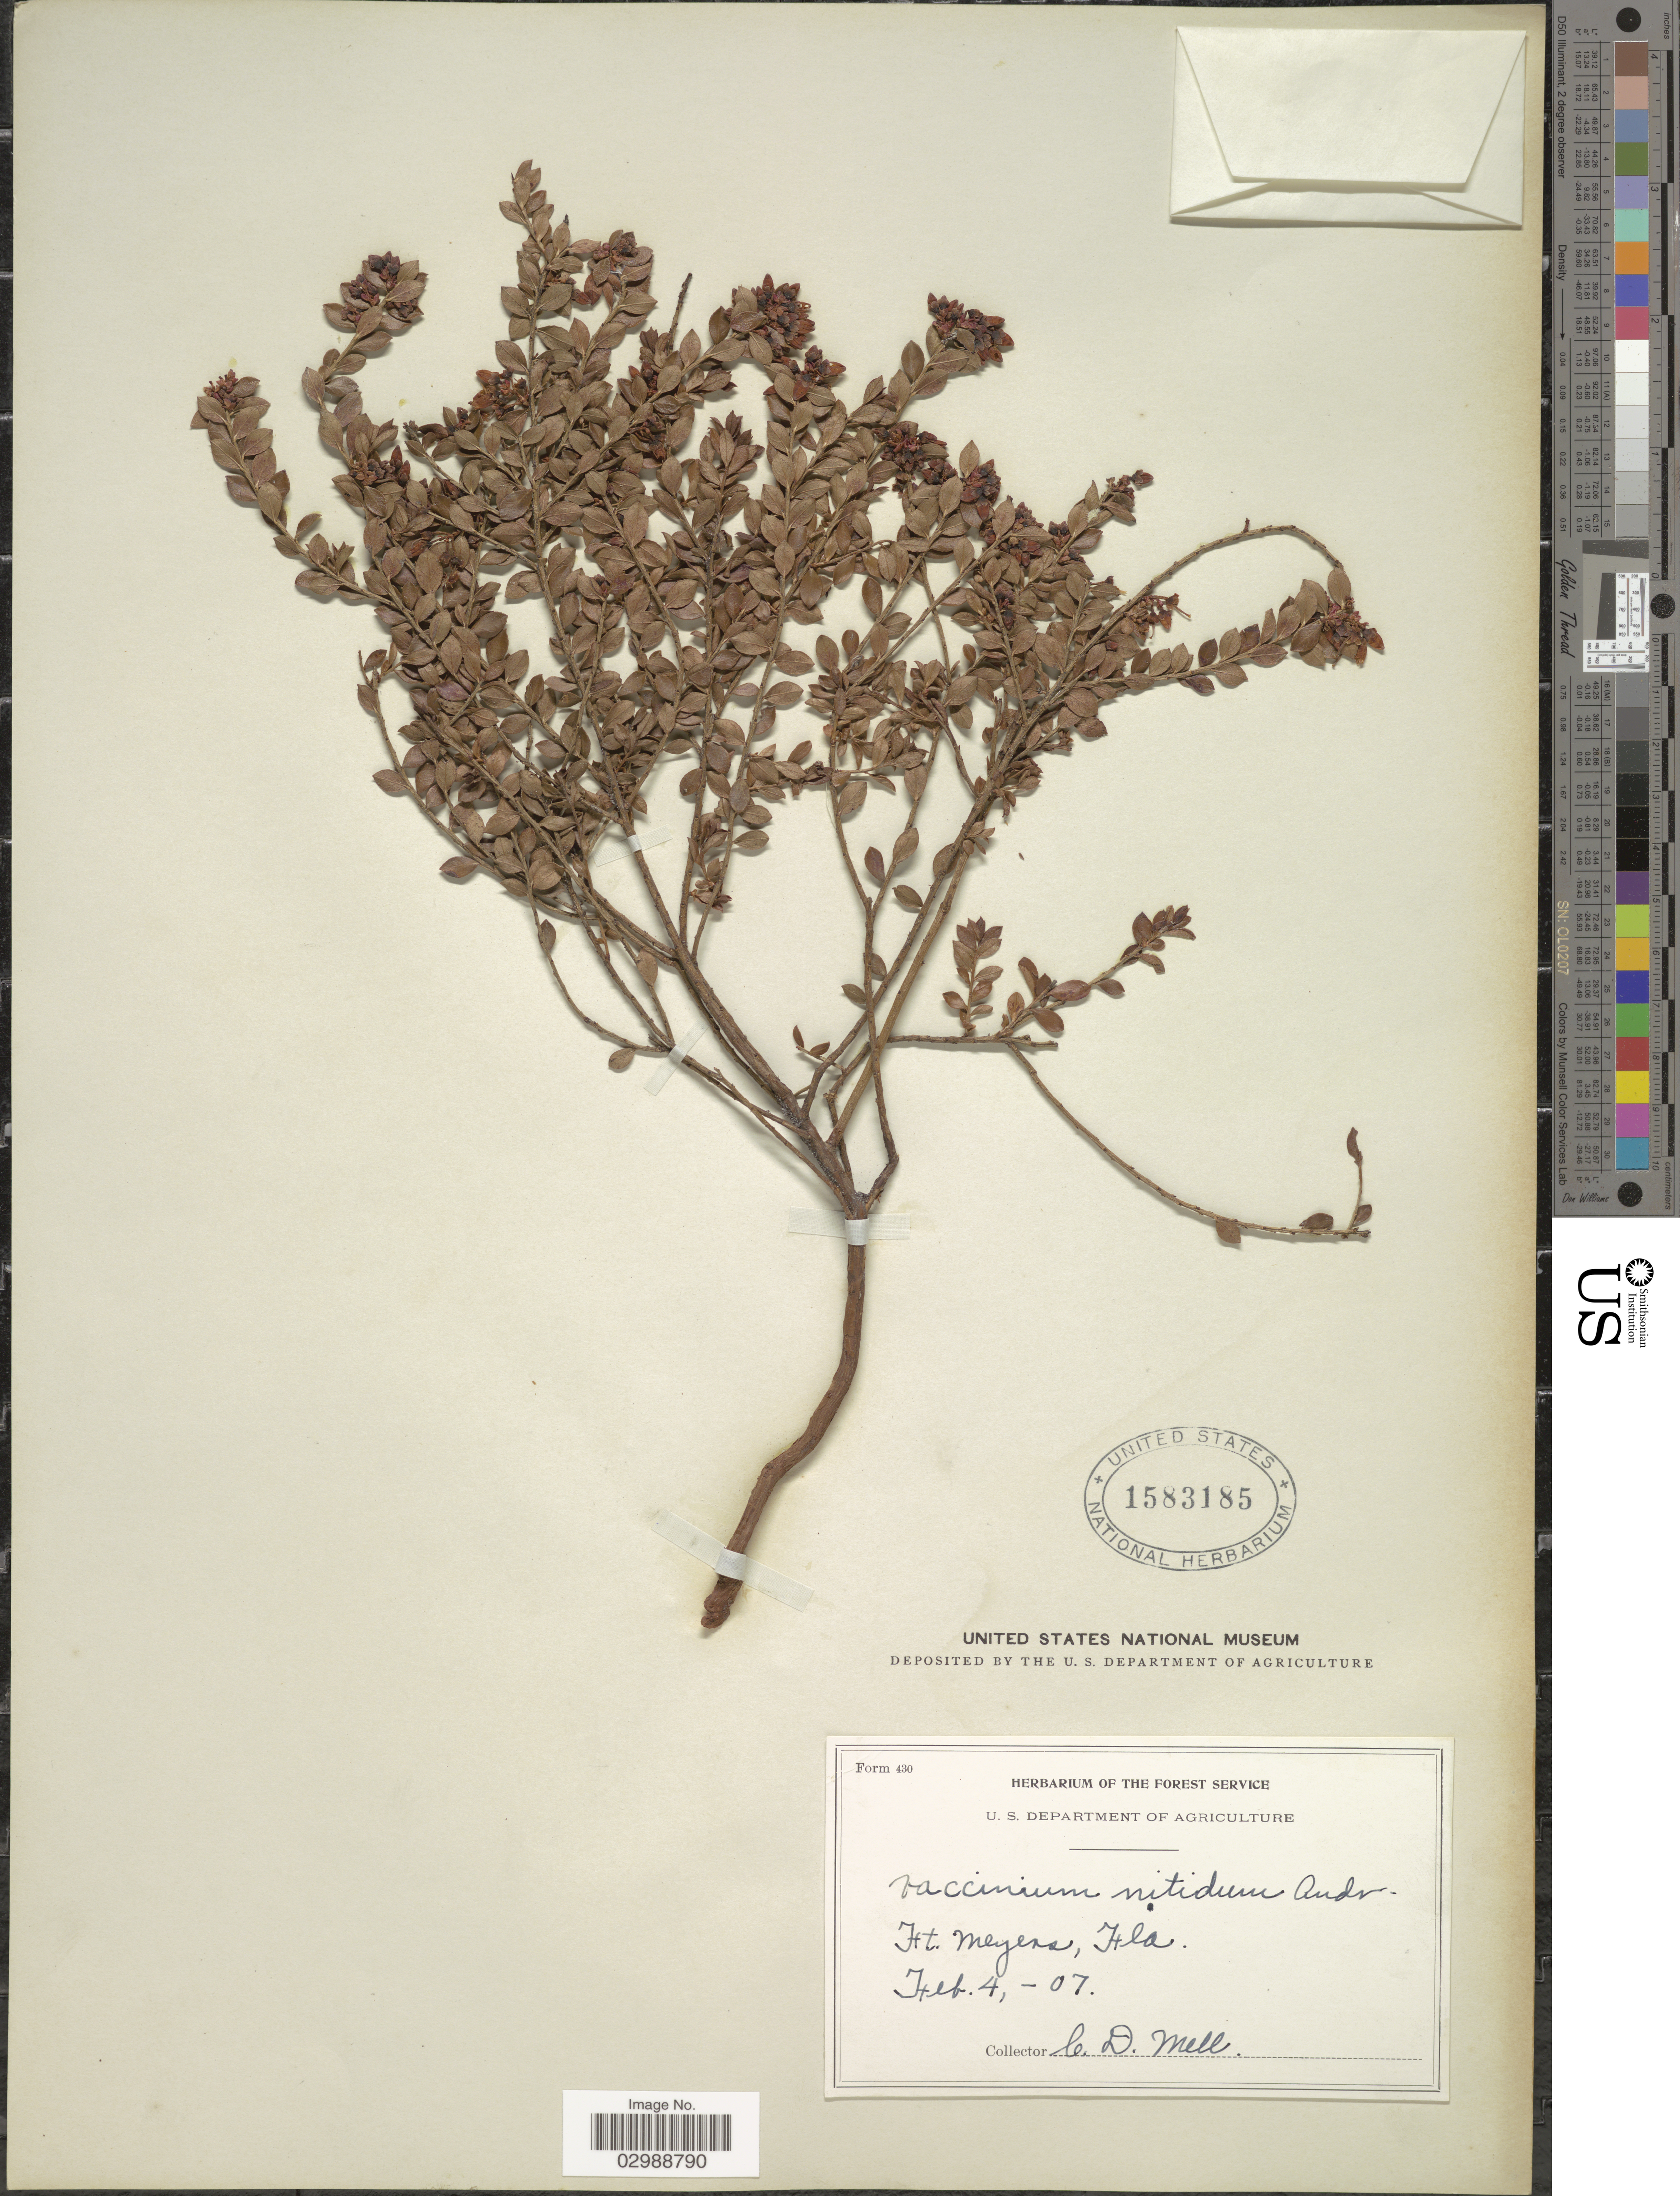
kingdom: Plantae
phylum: Tracheophyta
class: Magnoliopsida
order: Ericales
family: Ericaceae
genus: Vaccinium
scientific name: Vaccinium nitidum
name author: Andrews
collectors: C. D. Mell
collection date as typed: Transcribed d/m/y: 4/2/7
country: United States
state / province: Florida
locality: Ft. Meyers.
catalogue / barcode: US 1583185